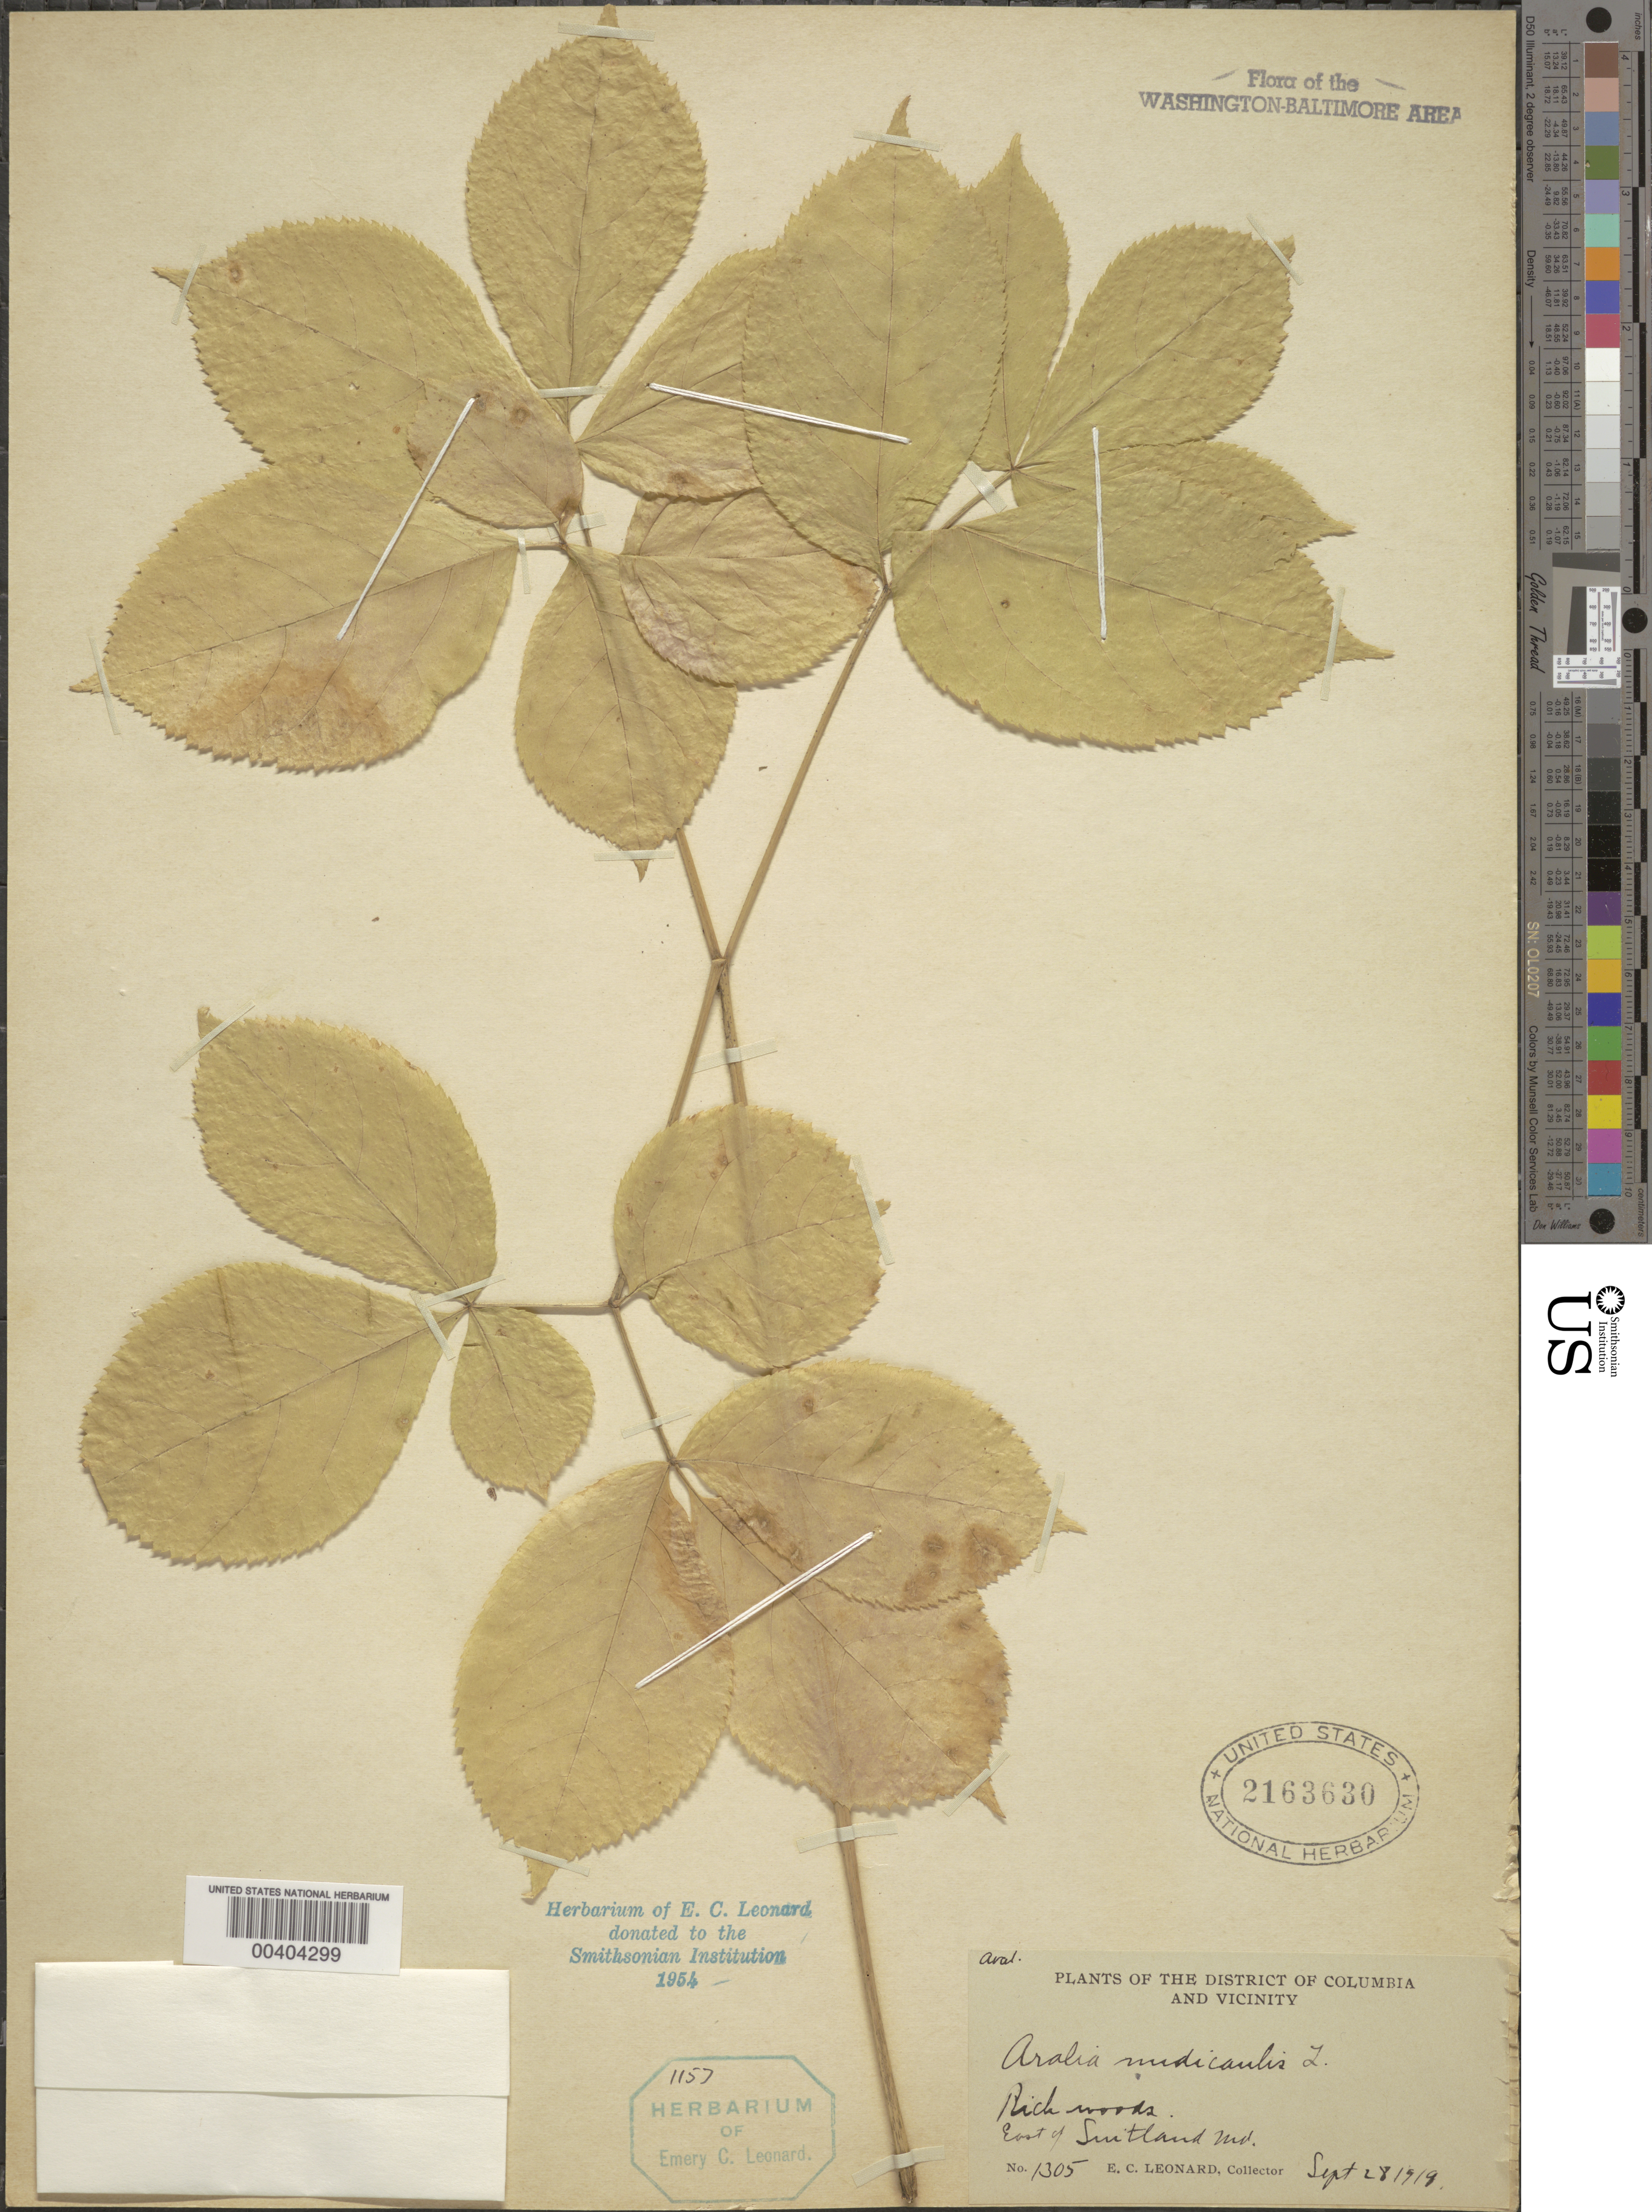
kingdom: Plantae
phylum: Tracheophyta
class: Magnoliopsida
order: Apiales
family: Araliaceae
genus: Aralia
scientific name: Aralia nudicaulis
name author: L.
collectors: E. C. Leonard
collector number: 1305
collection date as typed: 28 Sep 1918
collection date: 1918-09-28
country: United States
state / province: Maryland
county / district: Prince George's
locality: East of Suitland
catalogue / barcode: US 2163630